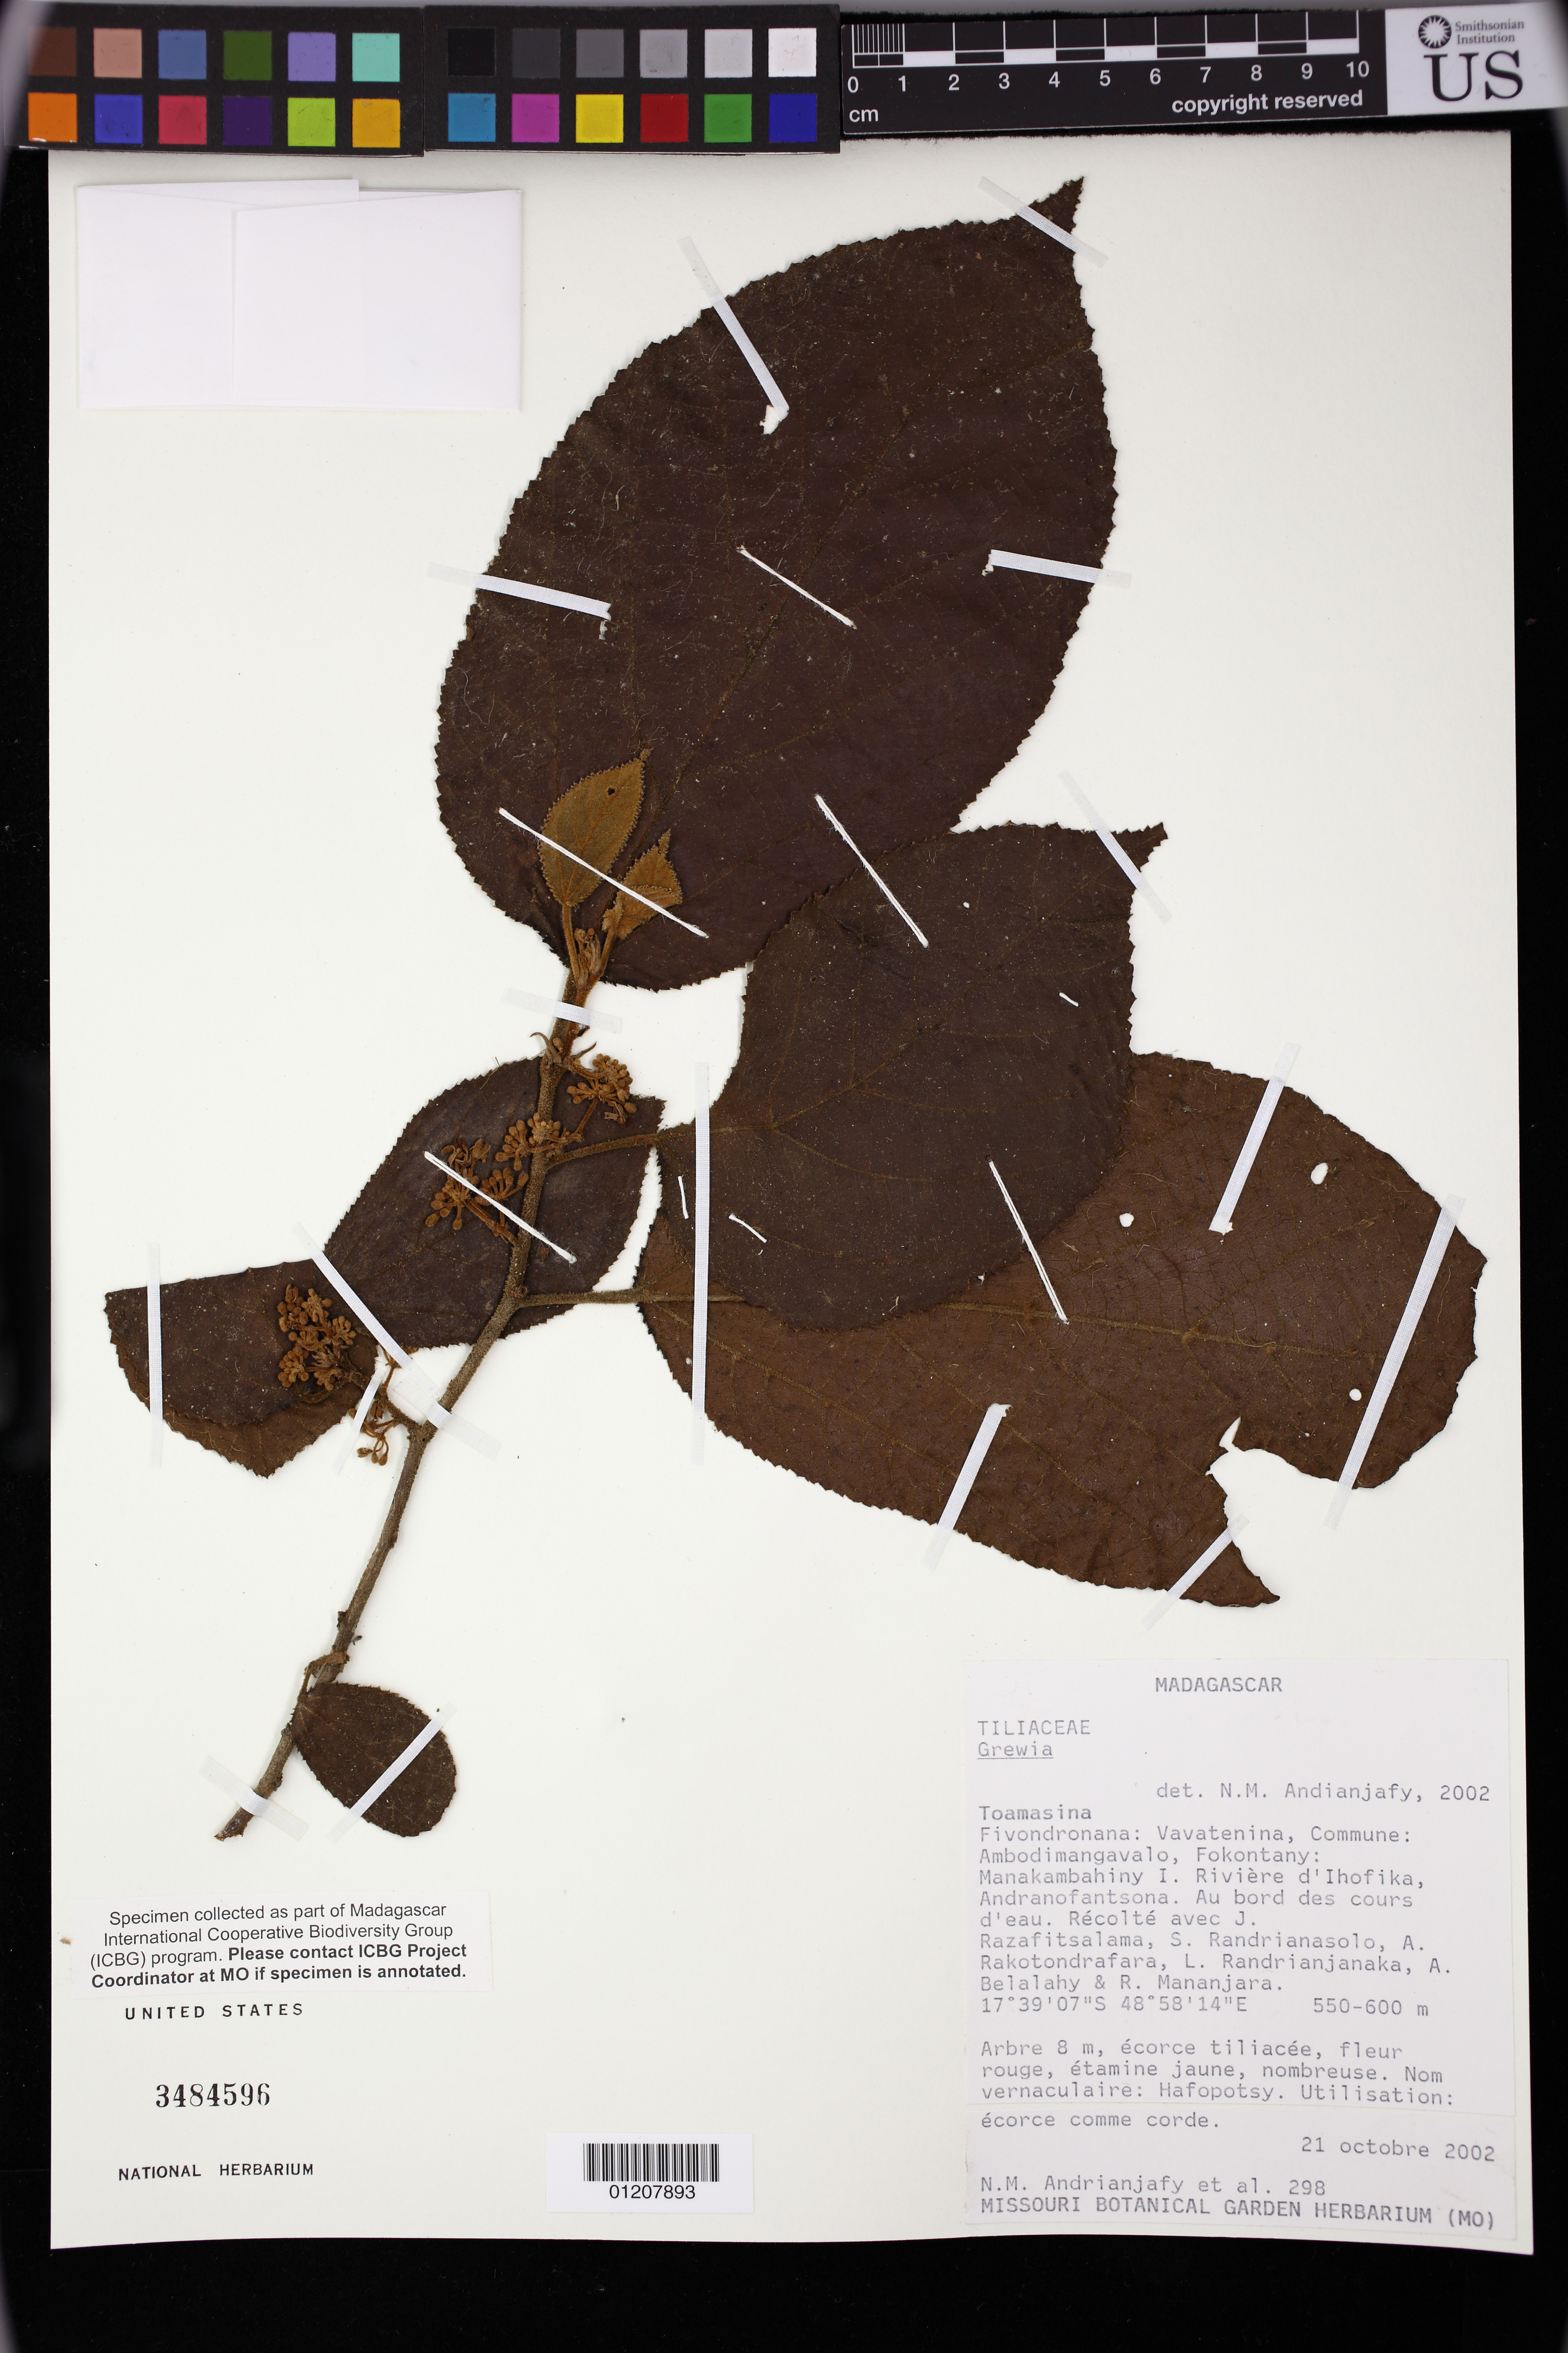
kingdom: Plantae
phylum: Tracheophyta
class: Magnoliopsida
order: Malvales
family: Malvaceae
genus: Grewia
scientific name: Grewia aprina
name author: Capuron & Mabb. ex Phillipson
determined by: Jourdain-Fievet, L.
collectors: N. M. Andrianjafy, J. Razafitsalama, A. Randrianasolo & A. Rakotondrafara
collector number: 298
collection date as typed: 21 Oct 2002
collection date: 2002-10-21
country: Madagascar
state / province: Alaotra Mangoro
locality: Toamasina. Fivondronana:Vavatenina, Commune: Ambodimangavalo, Fokontany: Manakambahiny I. Riviere d'Ihofika, Anranofantsona.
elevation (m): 550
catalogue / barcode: US 3484596